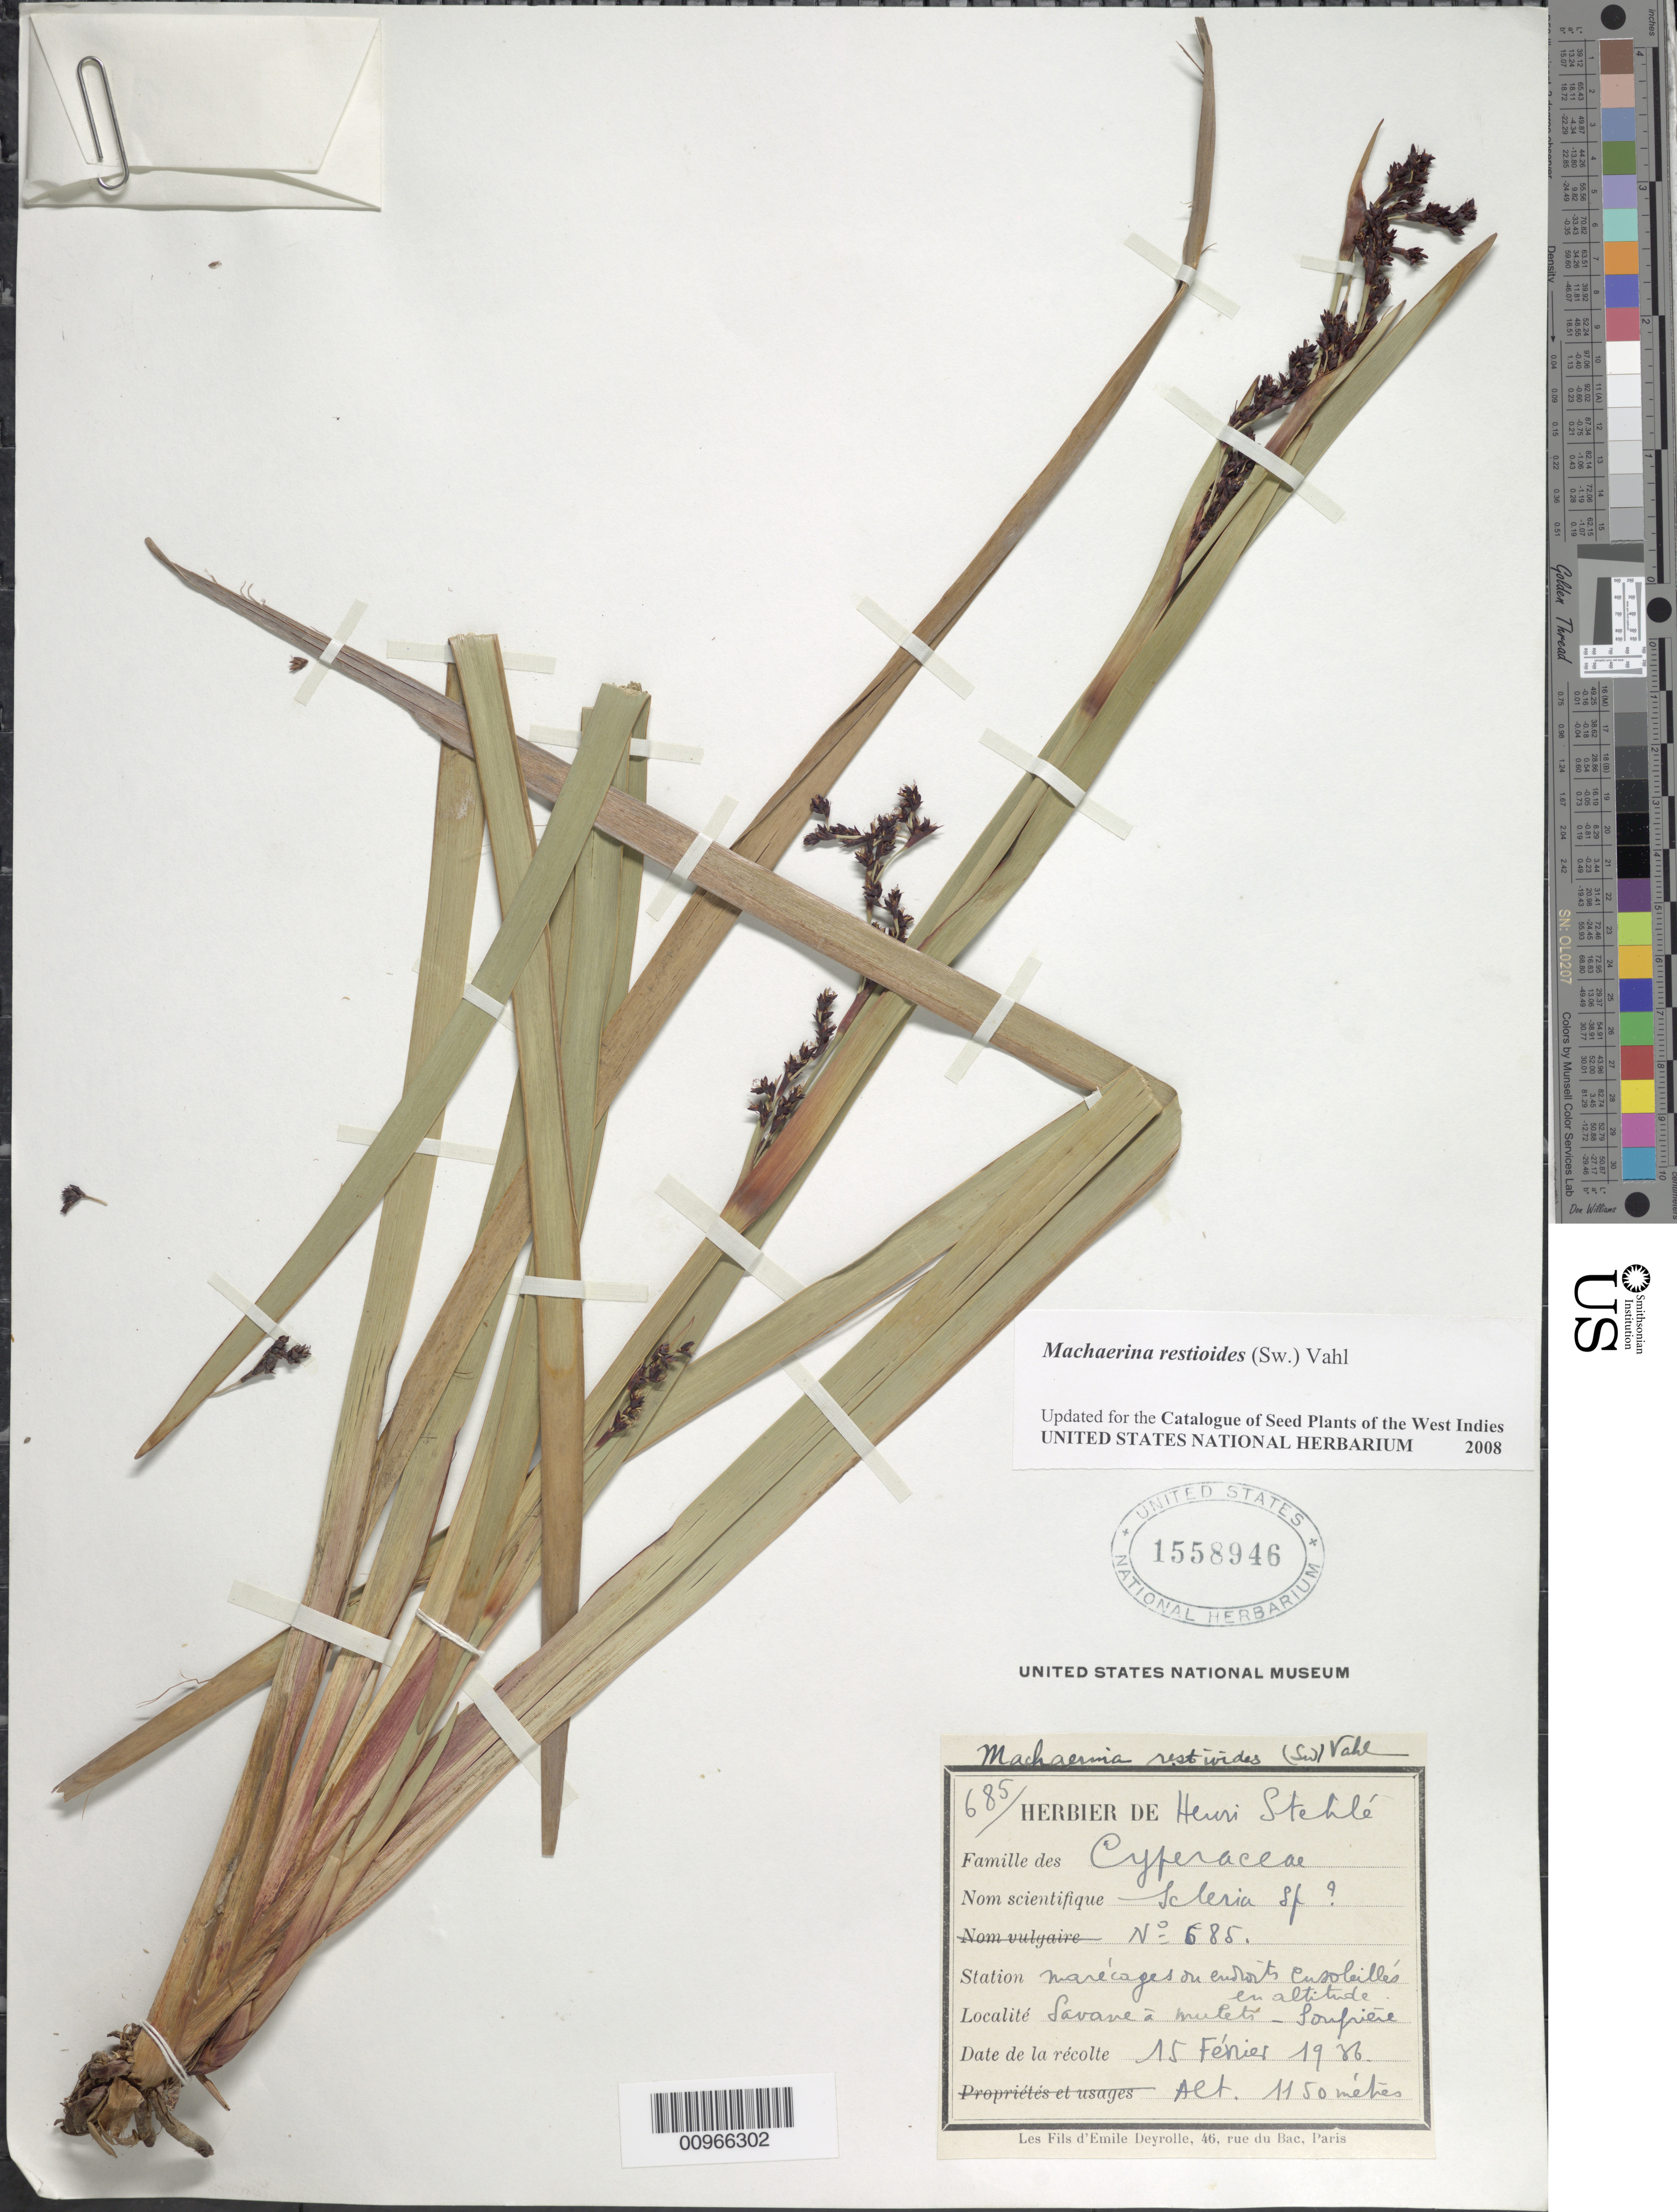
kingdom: Plantae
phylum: Tracheophyta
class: Liliopsida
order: Poales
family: Cyperaceae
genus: Machaerina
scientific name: Machaerina restioides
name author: (Sw.) Vahl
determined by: Strong, M. T., (US), Smithsonian Institution - National Museum of Natural History (UNITED STATES)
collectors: H. Stehlé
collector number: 685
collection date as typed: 15 Feb 1936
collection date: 1936-02-15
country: Guadeloupe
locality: Savane à "mulets", Soufrière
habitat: Marécages ou endroits "cusoleilles" en altitude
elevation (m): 1150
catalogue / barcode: US 1558946